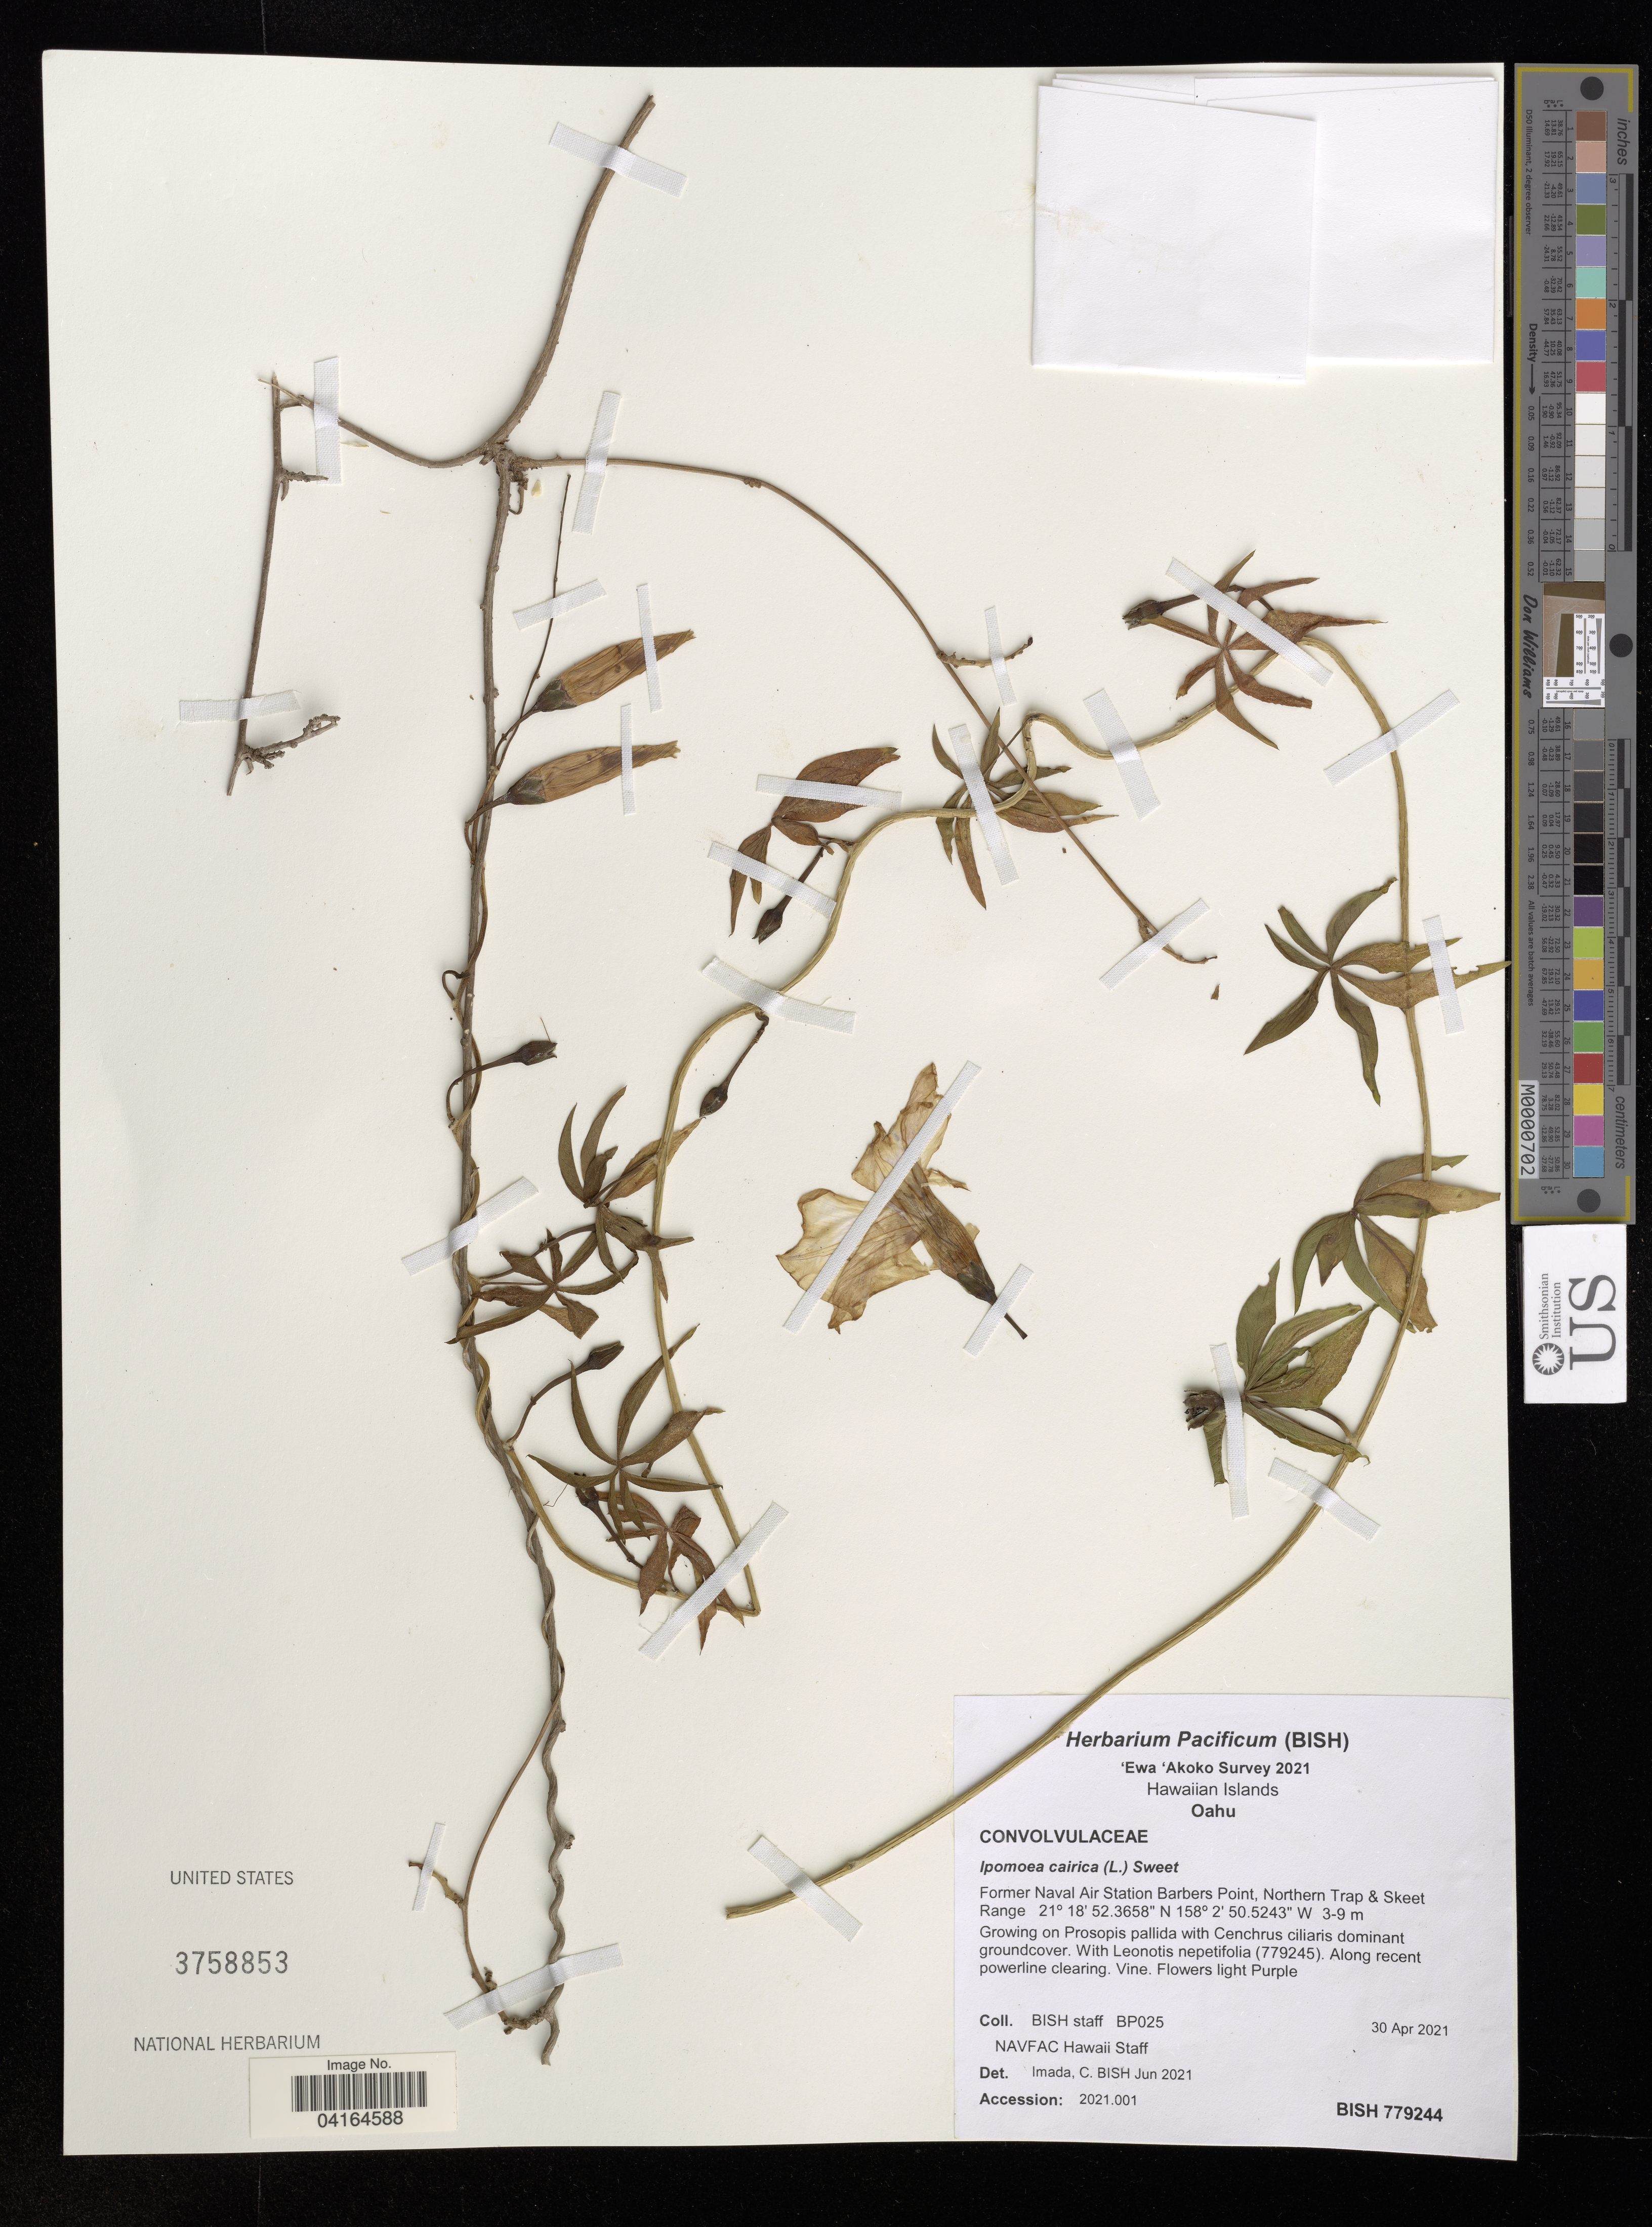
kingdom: Plantae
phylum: Tracheophyta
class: Magnoliopsida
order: Solanales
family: Convolvulaceae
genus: Ipomoea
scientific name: Ipomoea cairica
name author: (L.) Sweet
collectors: Bernice P. Bishop Museum & N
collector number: BP025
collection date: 2021-04-30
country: United States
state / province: Hawaii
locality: Hawaiian Islands. Oahu. Former Naval Air Station Barbers Point, Northern Trap & Skeet Range.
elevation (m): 3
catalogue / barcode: US 3758853